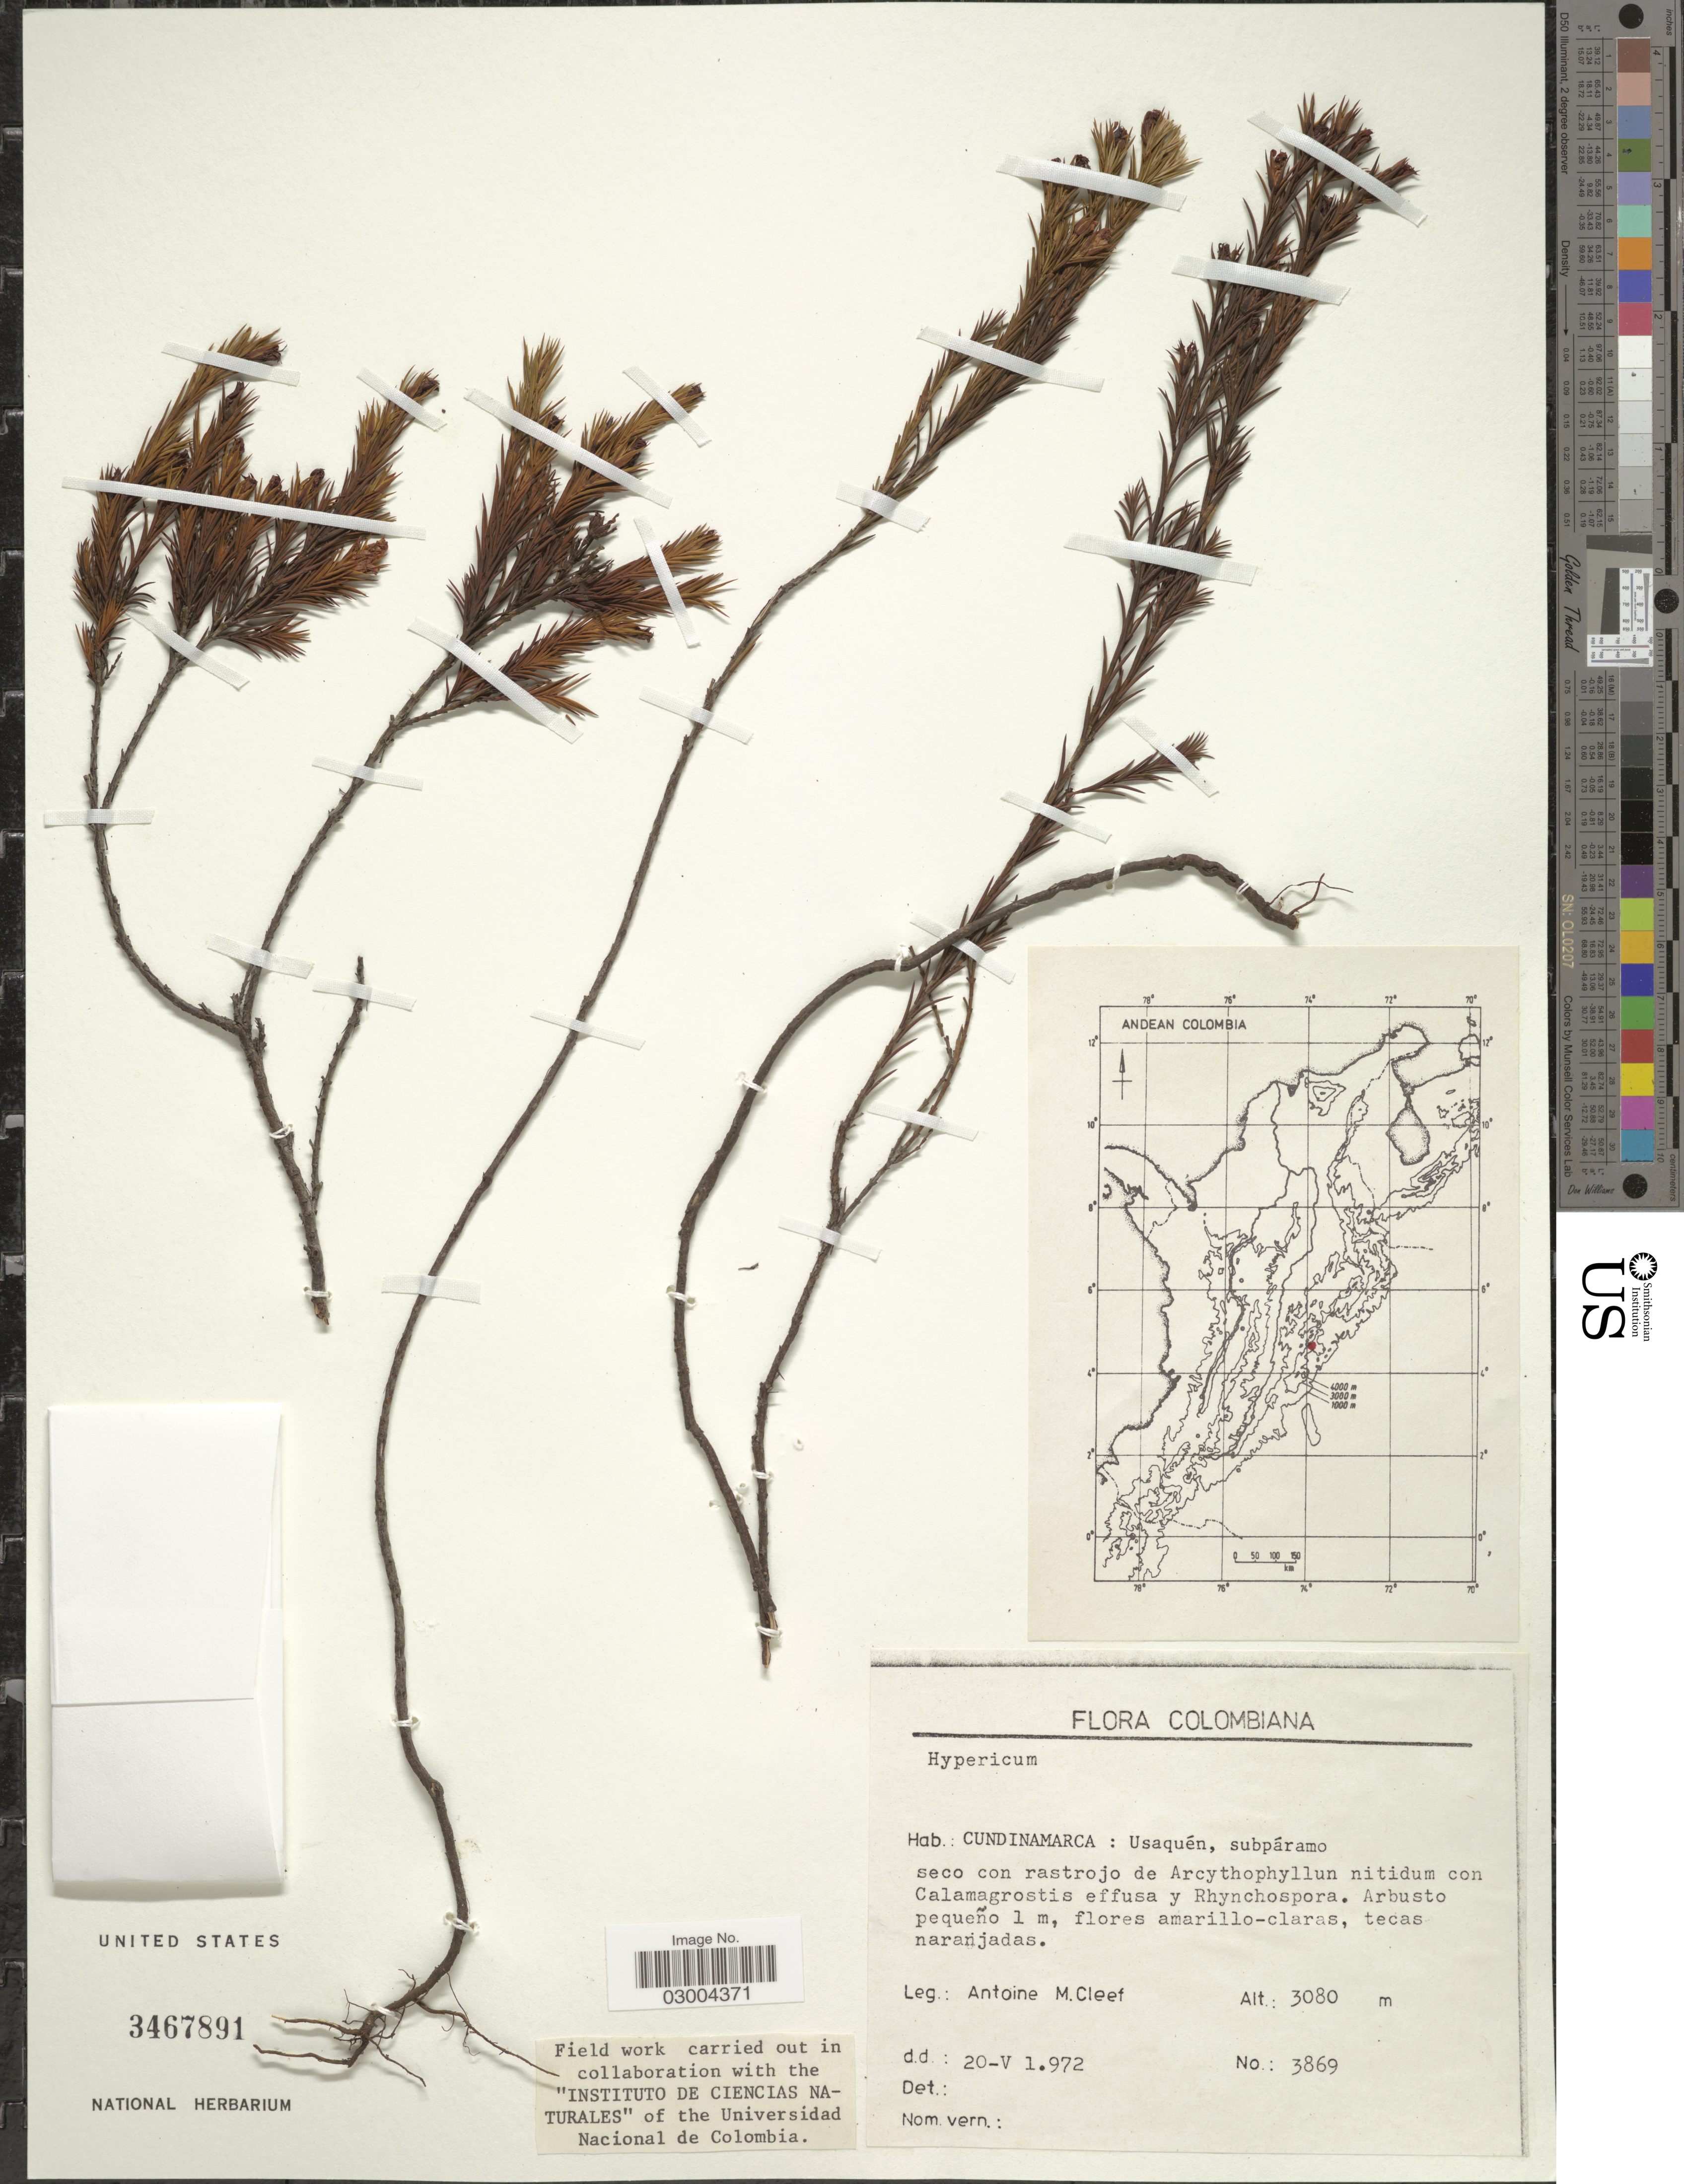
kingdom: Plantae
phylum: Tracheophyta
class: Magnoliopsida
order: Malpighiales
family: Hypericaceae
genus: Hypericum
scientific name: Hypericum sp.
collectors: A. M. Cleef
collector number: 3869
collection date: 1972-05-20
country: Colombia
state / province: Cundinamarca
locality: Usaquén.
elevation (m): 3080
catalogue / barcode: US 3467891